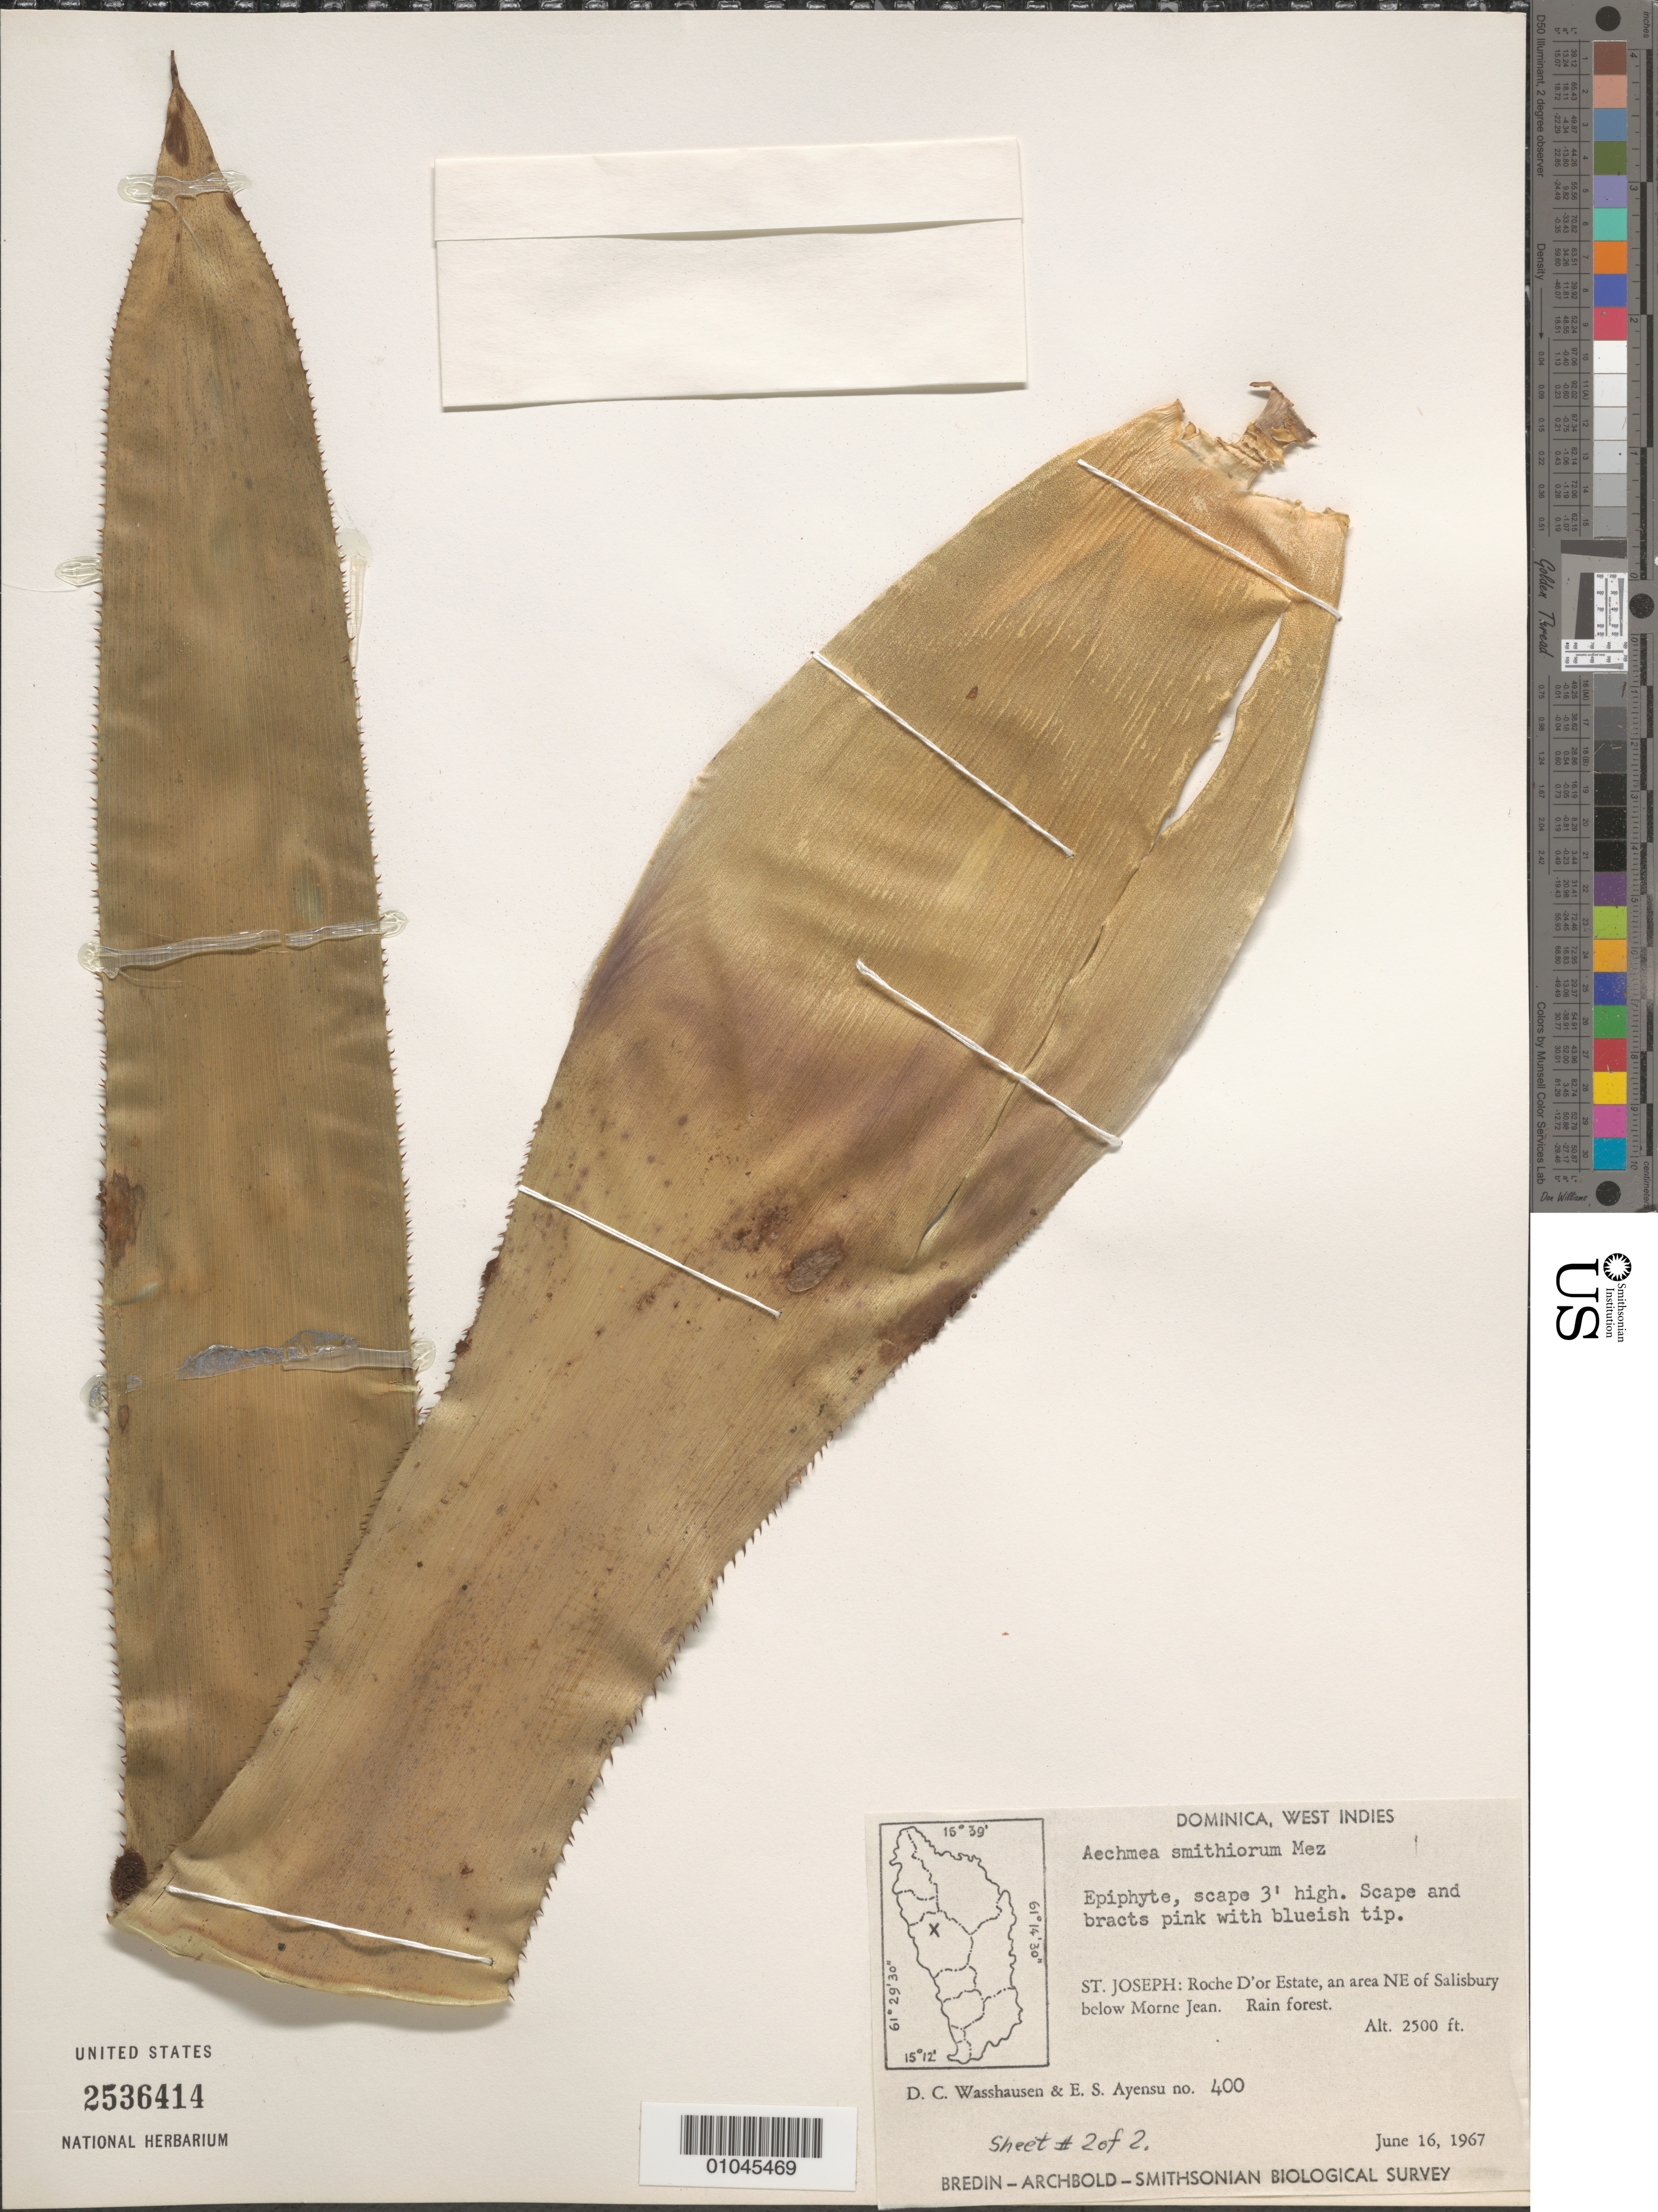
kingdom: Plantae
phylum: Tracheophyta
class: Liliopsida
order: Poales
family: Bromeliaceae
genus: Aechmea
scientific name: Aechmea smithiorum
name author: Mez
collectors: D. C. Wasshausen & E. S. Ayensu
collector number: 400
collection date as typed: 16 Nov 1967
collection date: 1967-11-16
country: Dominica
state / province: St. Joseph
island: Dominica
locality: St. Joseph: Roche D'or Estate, an area NE of Salisbury below Morne Jean. Rain forest.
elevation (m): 457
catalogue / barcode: US 2536414